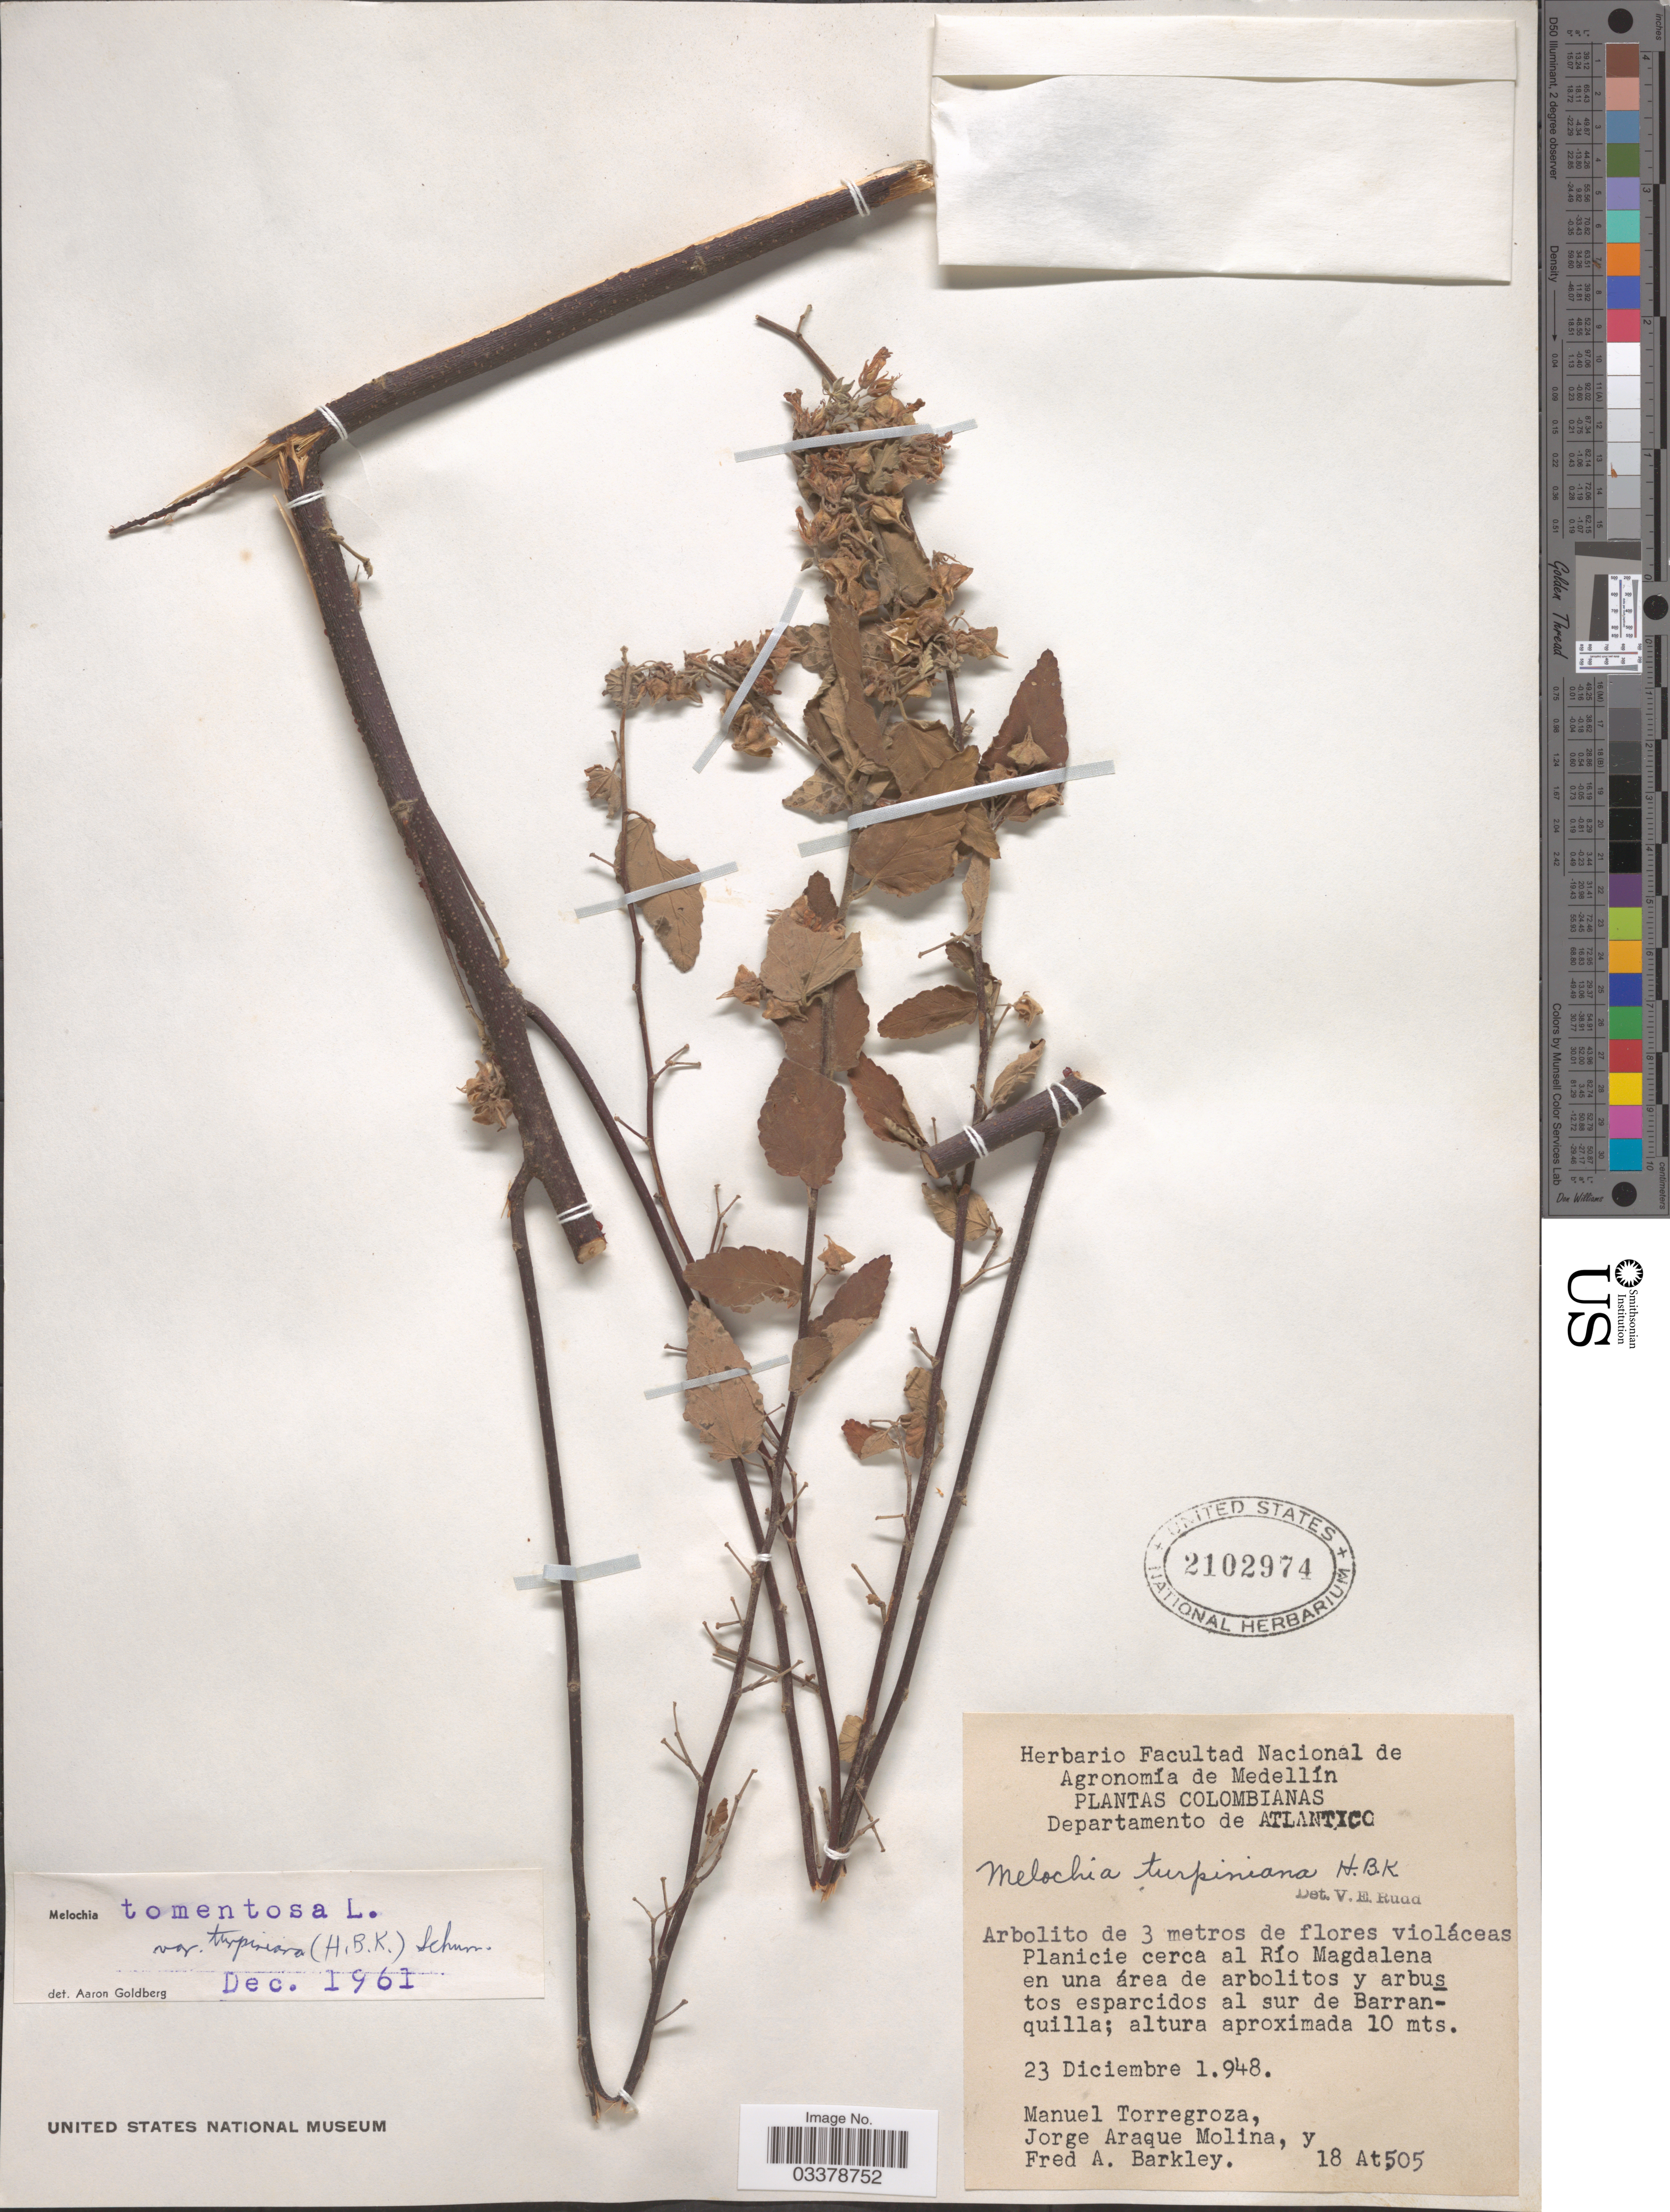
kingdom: Plantae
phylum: Tracheophyta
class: Magnoliopsida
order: Malvales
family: Malvaceae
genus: Melochia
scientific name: Melochia tomentosa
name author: L.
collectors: M. Torregroza, J. Araque Molina & F. A. Barkley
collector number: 18 At505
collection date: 1948-12-23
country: Colombia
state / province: Atlántico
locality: Departamento de Atlantico. Planicie cerca al Río Magdalena en una área de arbolitos y arbustos esparcidos al sur de Barranquilla.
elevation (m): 10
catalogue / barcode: US 2102974